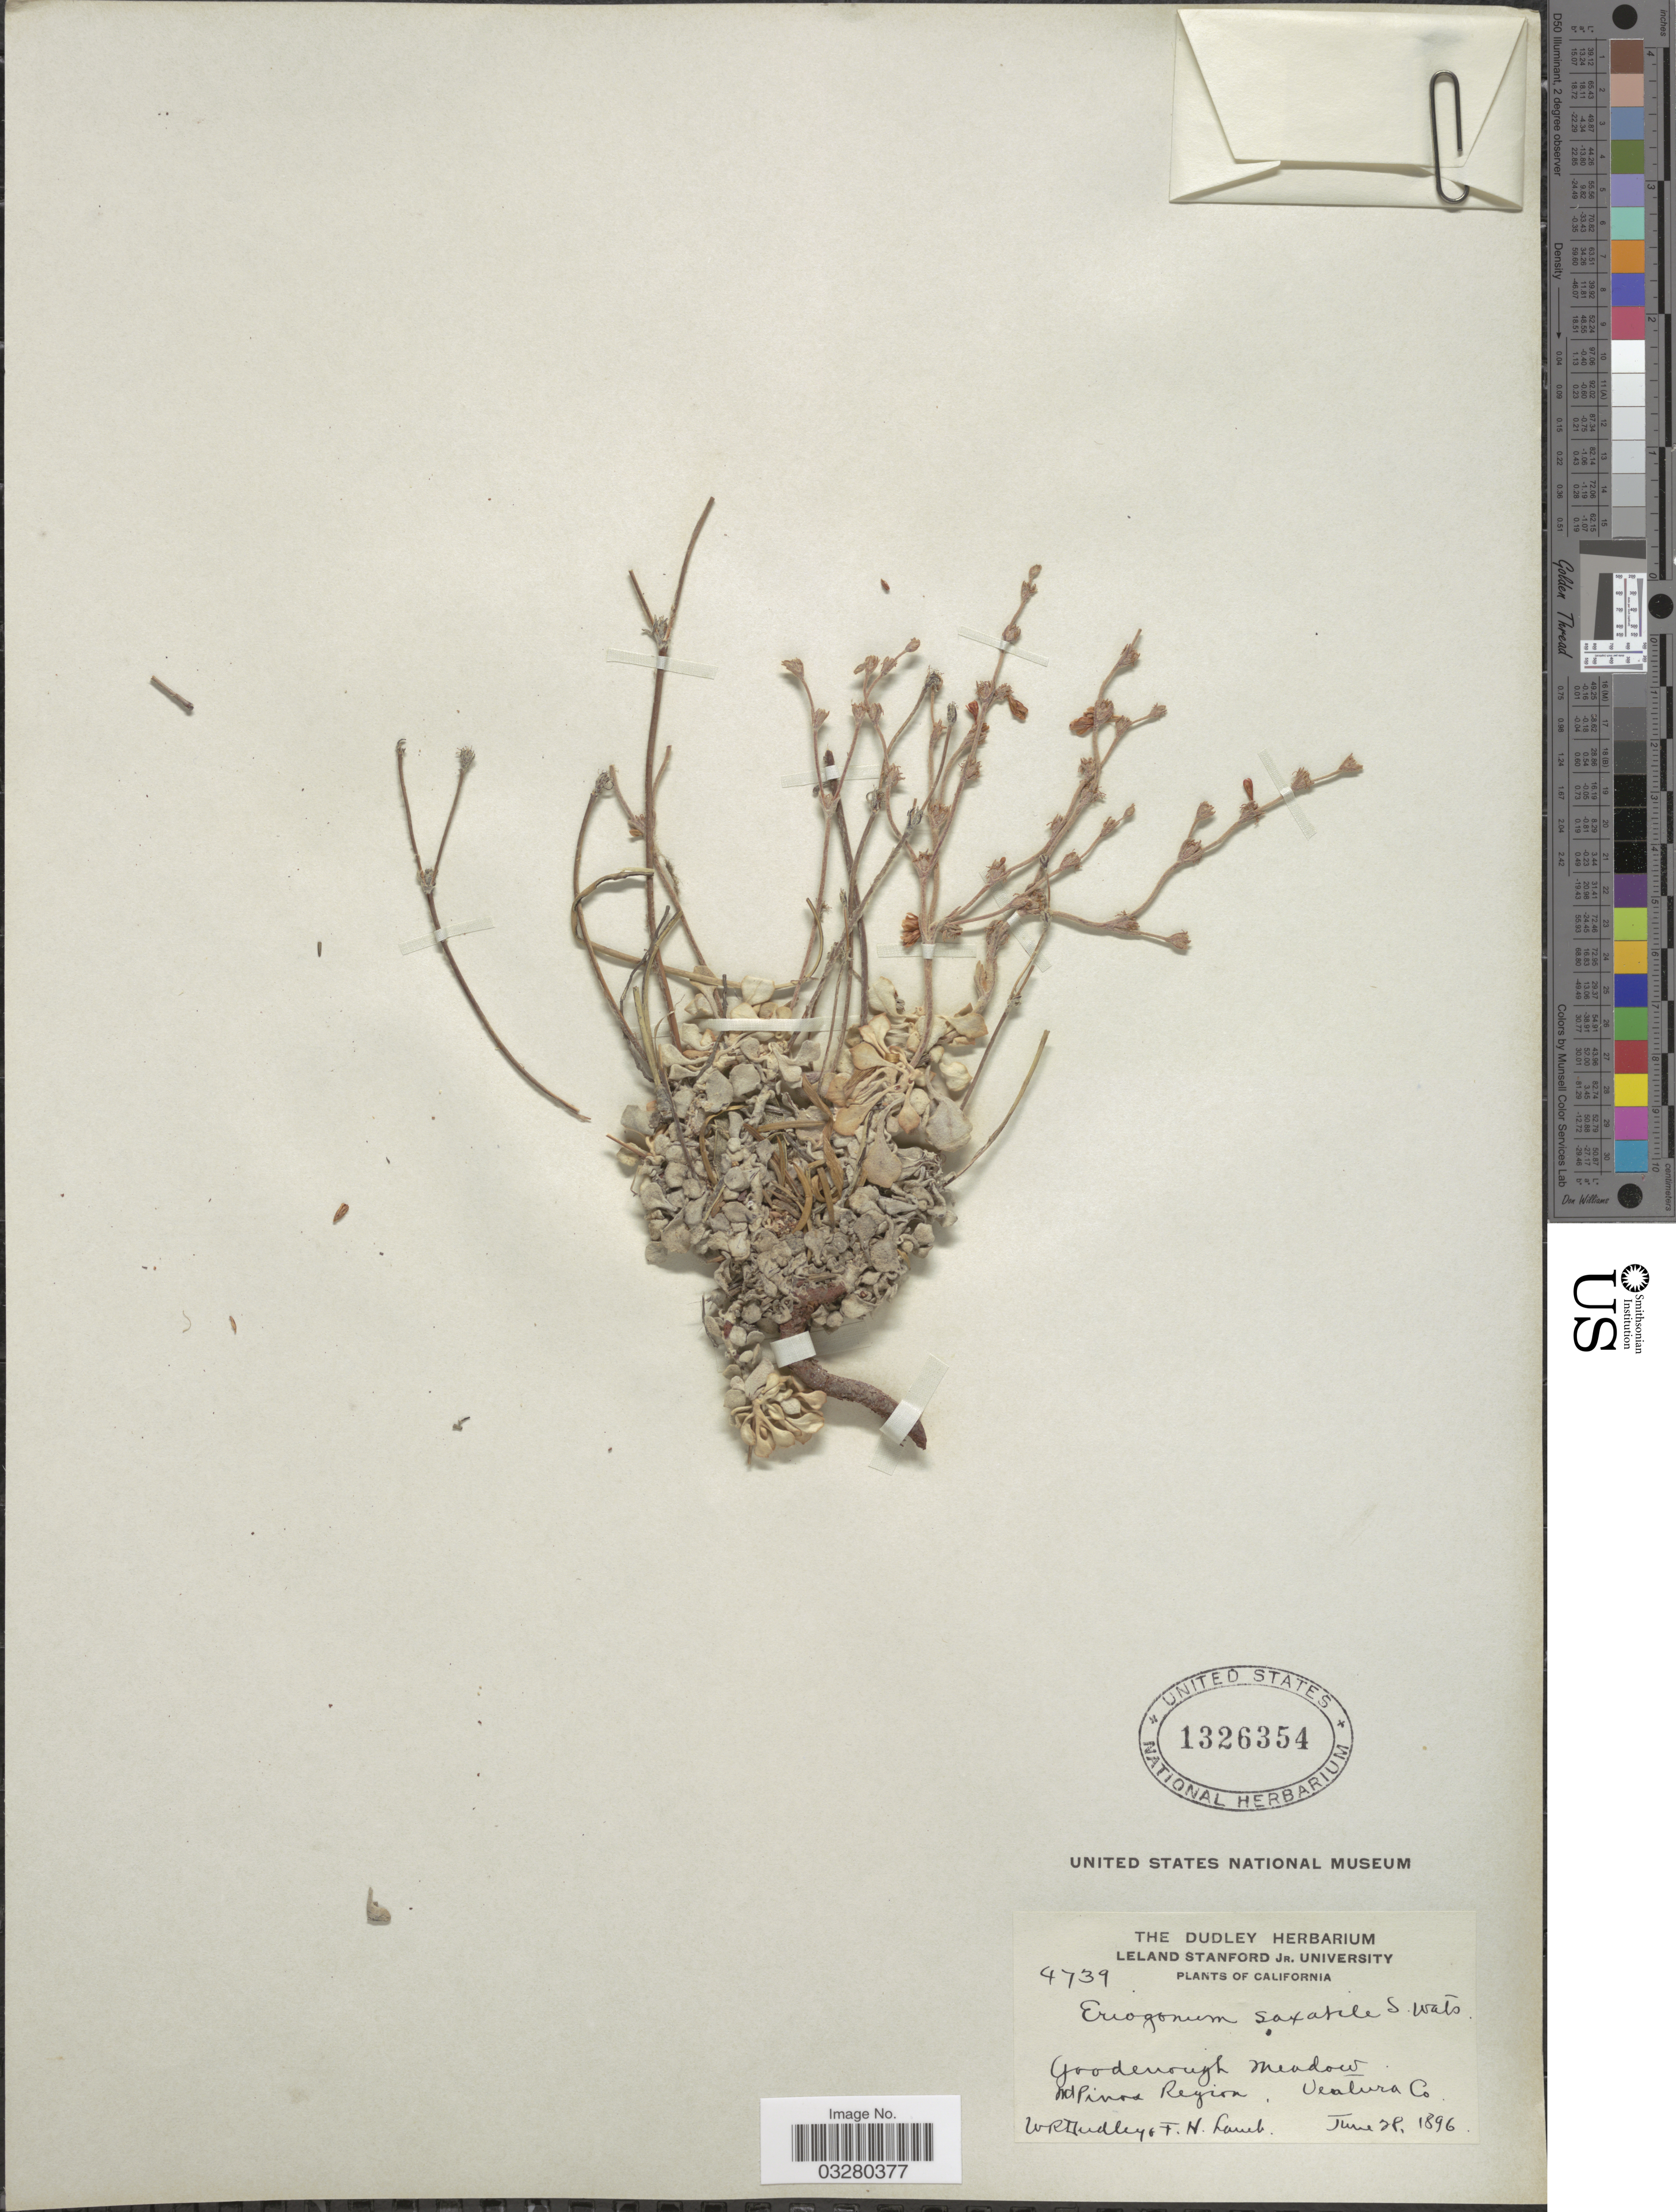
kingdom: Plantae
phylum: Tracheophyta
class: Magnoliopsida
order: Caryophyllales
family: Polygonaceae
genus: Eriogonum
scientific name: Eriogonum saxatile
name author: S. Watson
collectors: W. Dudley & F. H. Lamb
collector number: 4739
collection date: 1896-06-28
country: United States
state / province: California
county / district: Ventura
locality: Goodenough Meadow. Mt. Pinos Region, Ventura Co.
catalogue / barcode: US 1326354